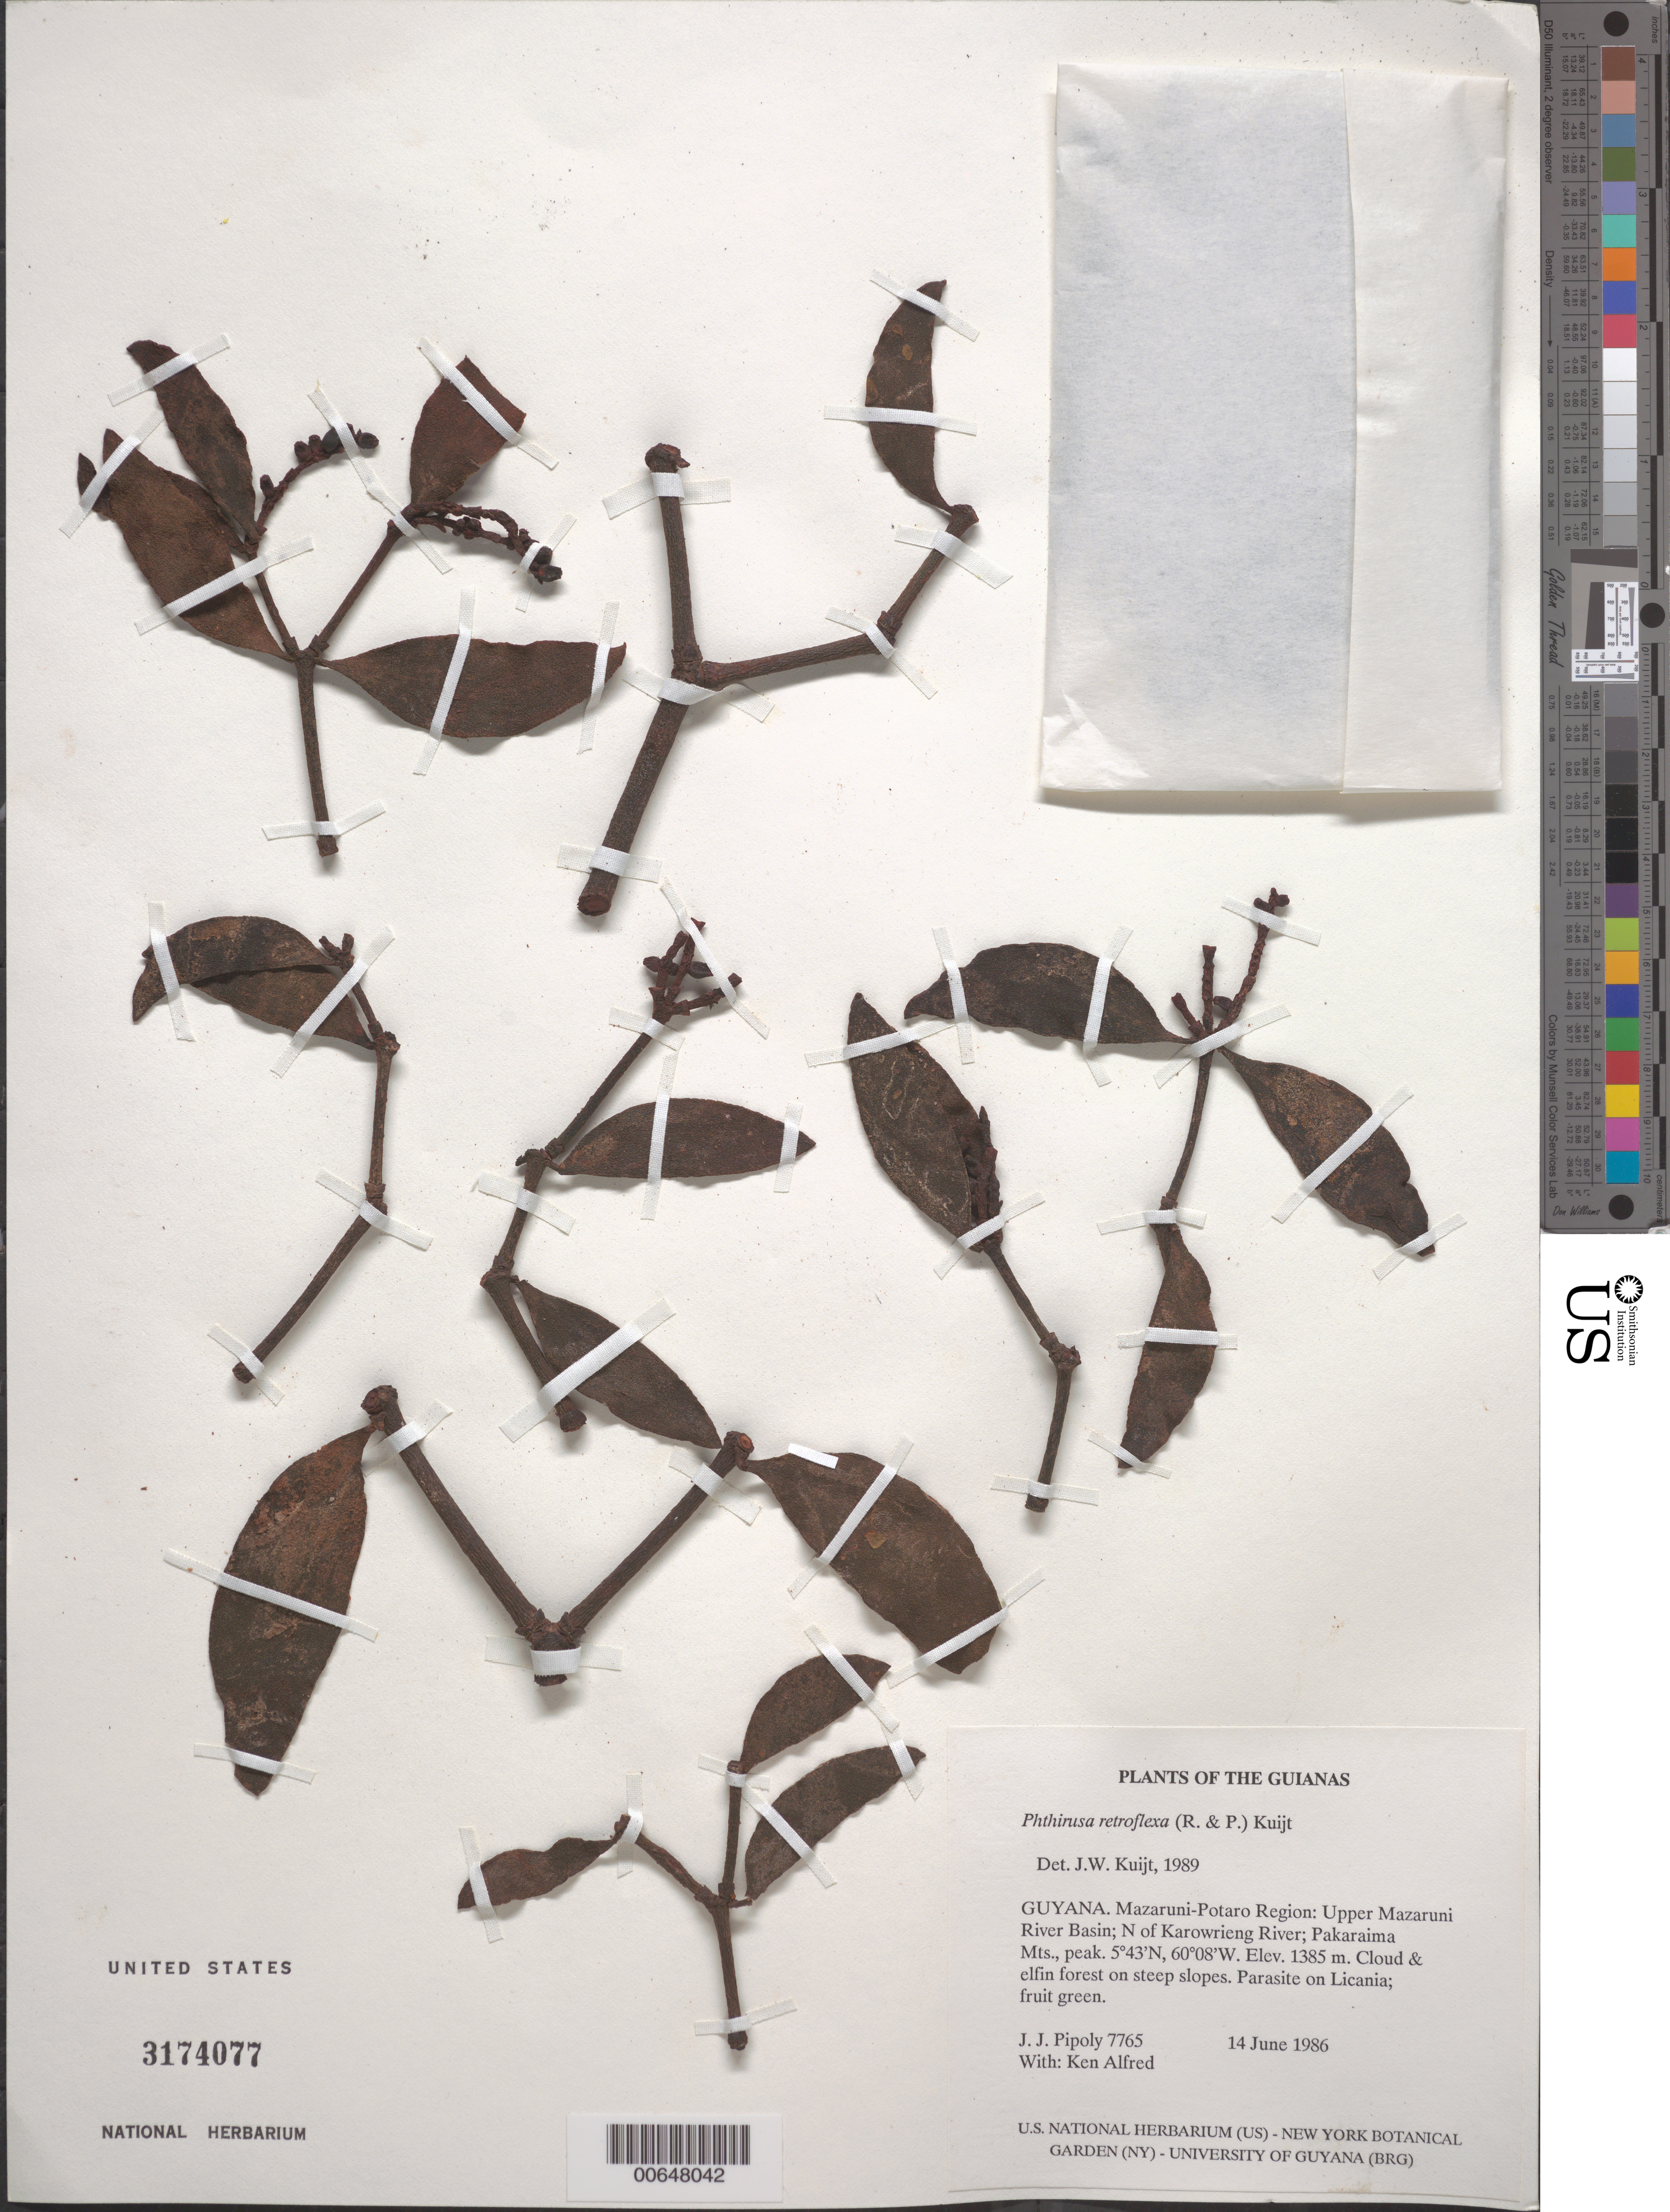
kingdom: Plantae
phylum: Tracheophyta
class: Magnoliopsida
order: Santalales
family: Loranthaceae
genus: Phthirusa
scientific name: Phthirusa retroflexa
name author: (Ruiz & Pav.) Kuijt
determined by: Kuijt, Job, (CANADA)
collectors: J. J. Pipoly & K. Alfred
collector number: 7765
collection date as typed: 14 June 1986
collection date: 1986-06-14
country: Guyana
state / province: Cuyuni-Mazaruni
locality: Upper Mazaruni River Basin; Pakaraima Mts. Peak, N of Karowrieng River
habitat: Cloud & elfin forest on steep slopes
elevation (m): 1385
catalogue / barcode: US 3174077